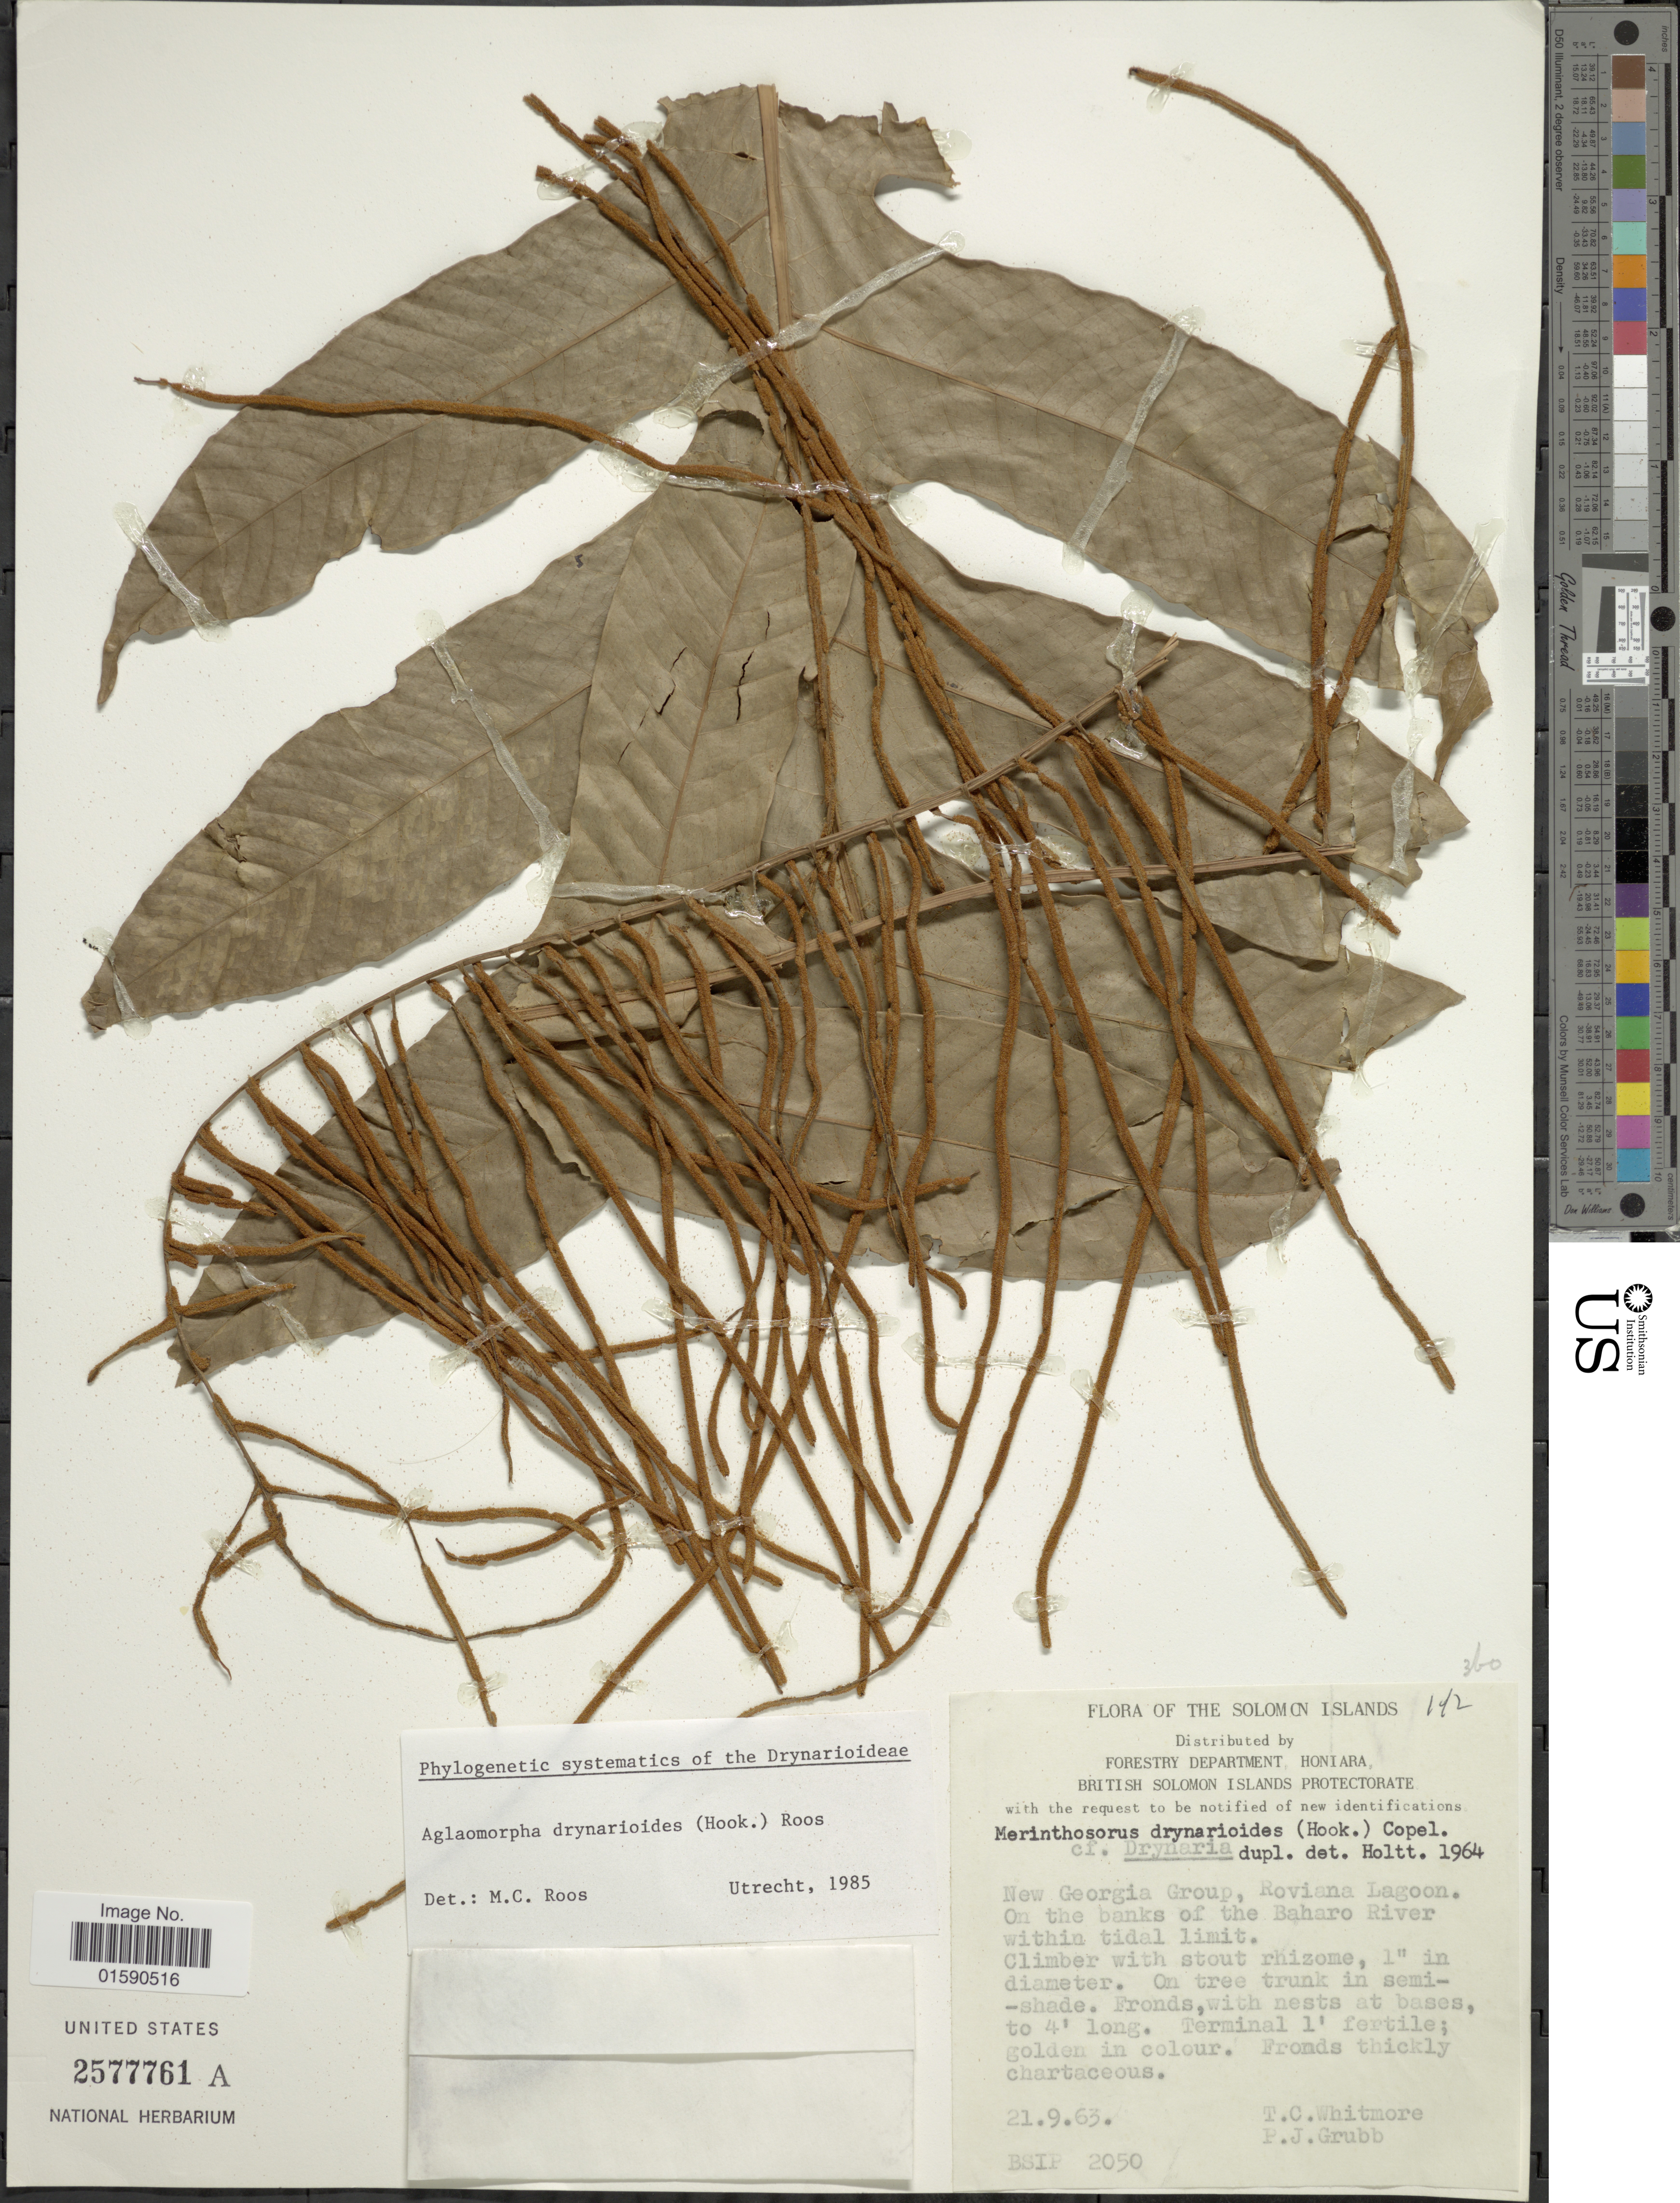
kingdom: Plantae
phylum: Tracheophyta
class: Polypodiopsida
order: Polypodiales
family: Polypodiaceae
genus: Aglaomorpha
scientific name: Aglaomorpha drynarioides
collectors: T. Whitmore & P. J. Grubb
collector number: BSIP 2050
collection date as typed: Transcribed d/m/y: 21/9/63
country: Solomon Islands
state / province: Solomon Islands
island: New Georgia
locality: Forestry Department Honiara, British Solomon Islands Protectorate. New Georgia Group, Roviana Lagoon. On the banks of the Baharo River within tidal limit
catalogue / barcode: US 2577761A